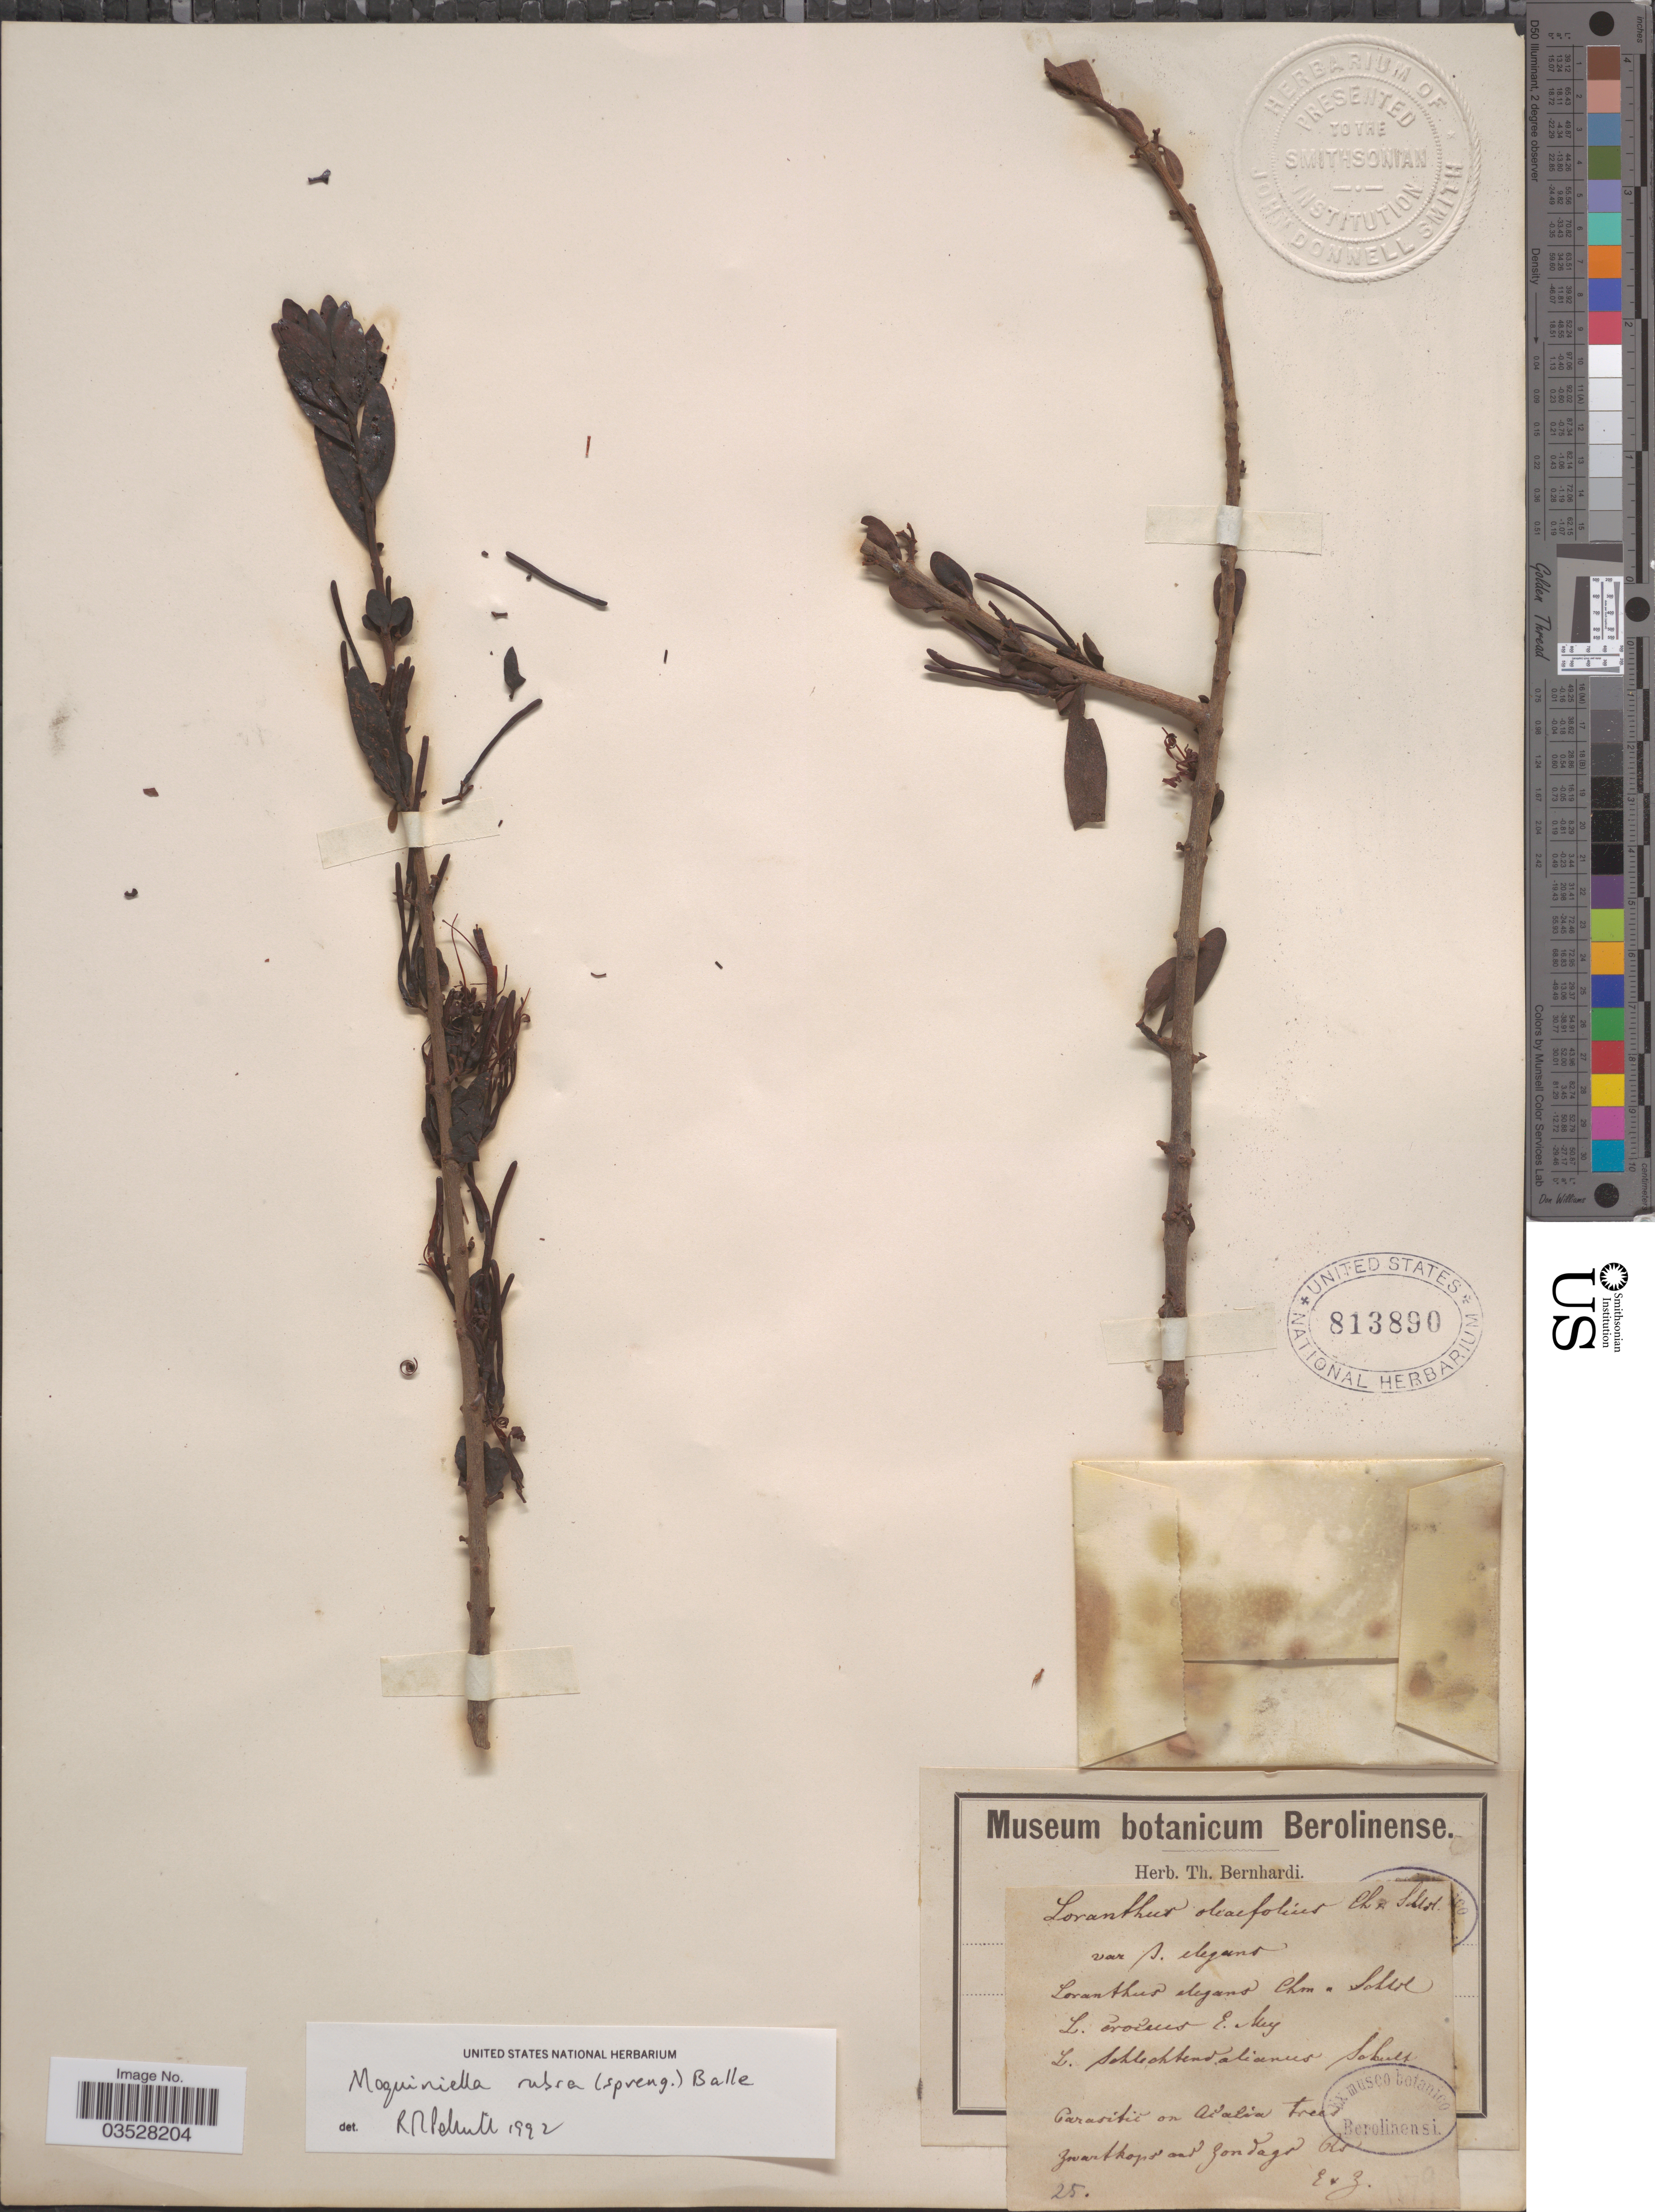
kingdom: Plantae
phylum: Tracheophyta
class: Magnoliopsida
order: Santalales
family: Loranthaceae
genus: Moquiniella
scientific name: Moquiniella rubra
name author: (A. Spreng.) Balle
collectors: Ex herb. Th. Bernhardi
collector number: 25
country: South Africa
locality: Zwartkops und Zondage Rs. [interpreted] [unsure placement]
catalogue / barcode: US 813890